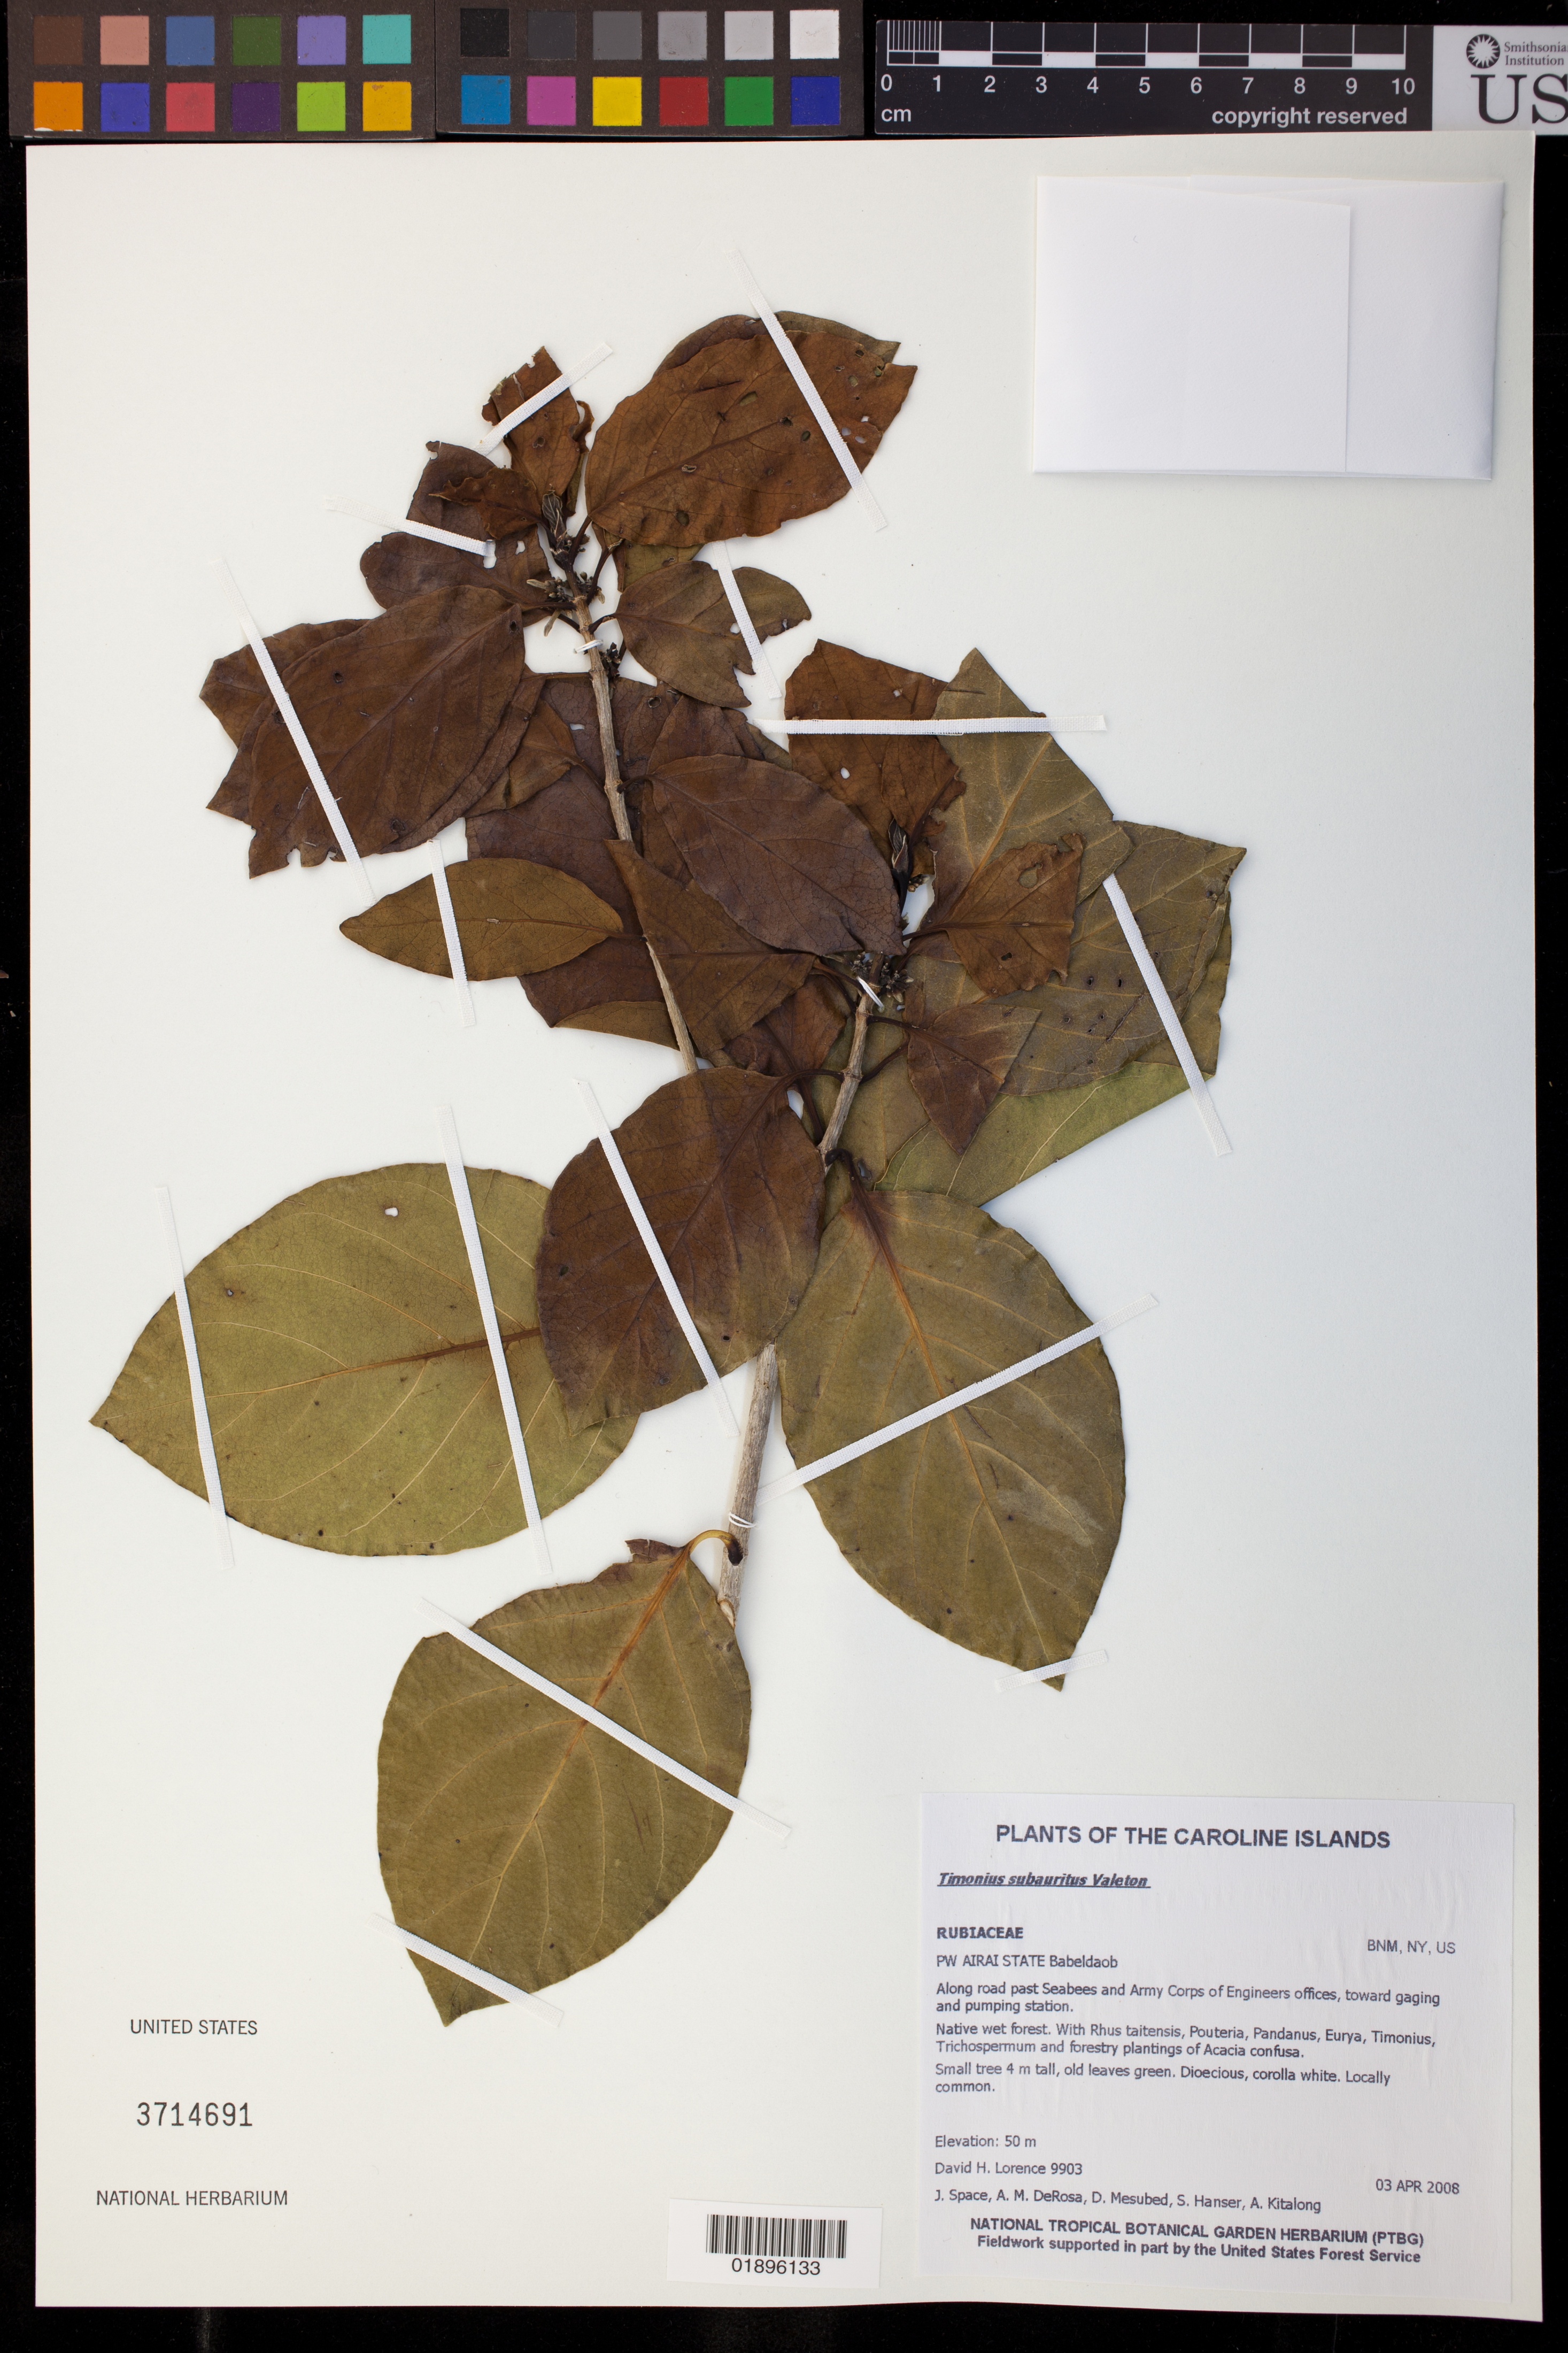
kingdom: Plantae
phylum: Tracheophyta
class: Magnoliopsida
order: Gentianales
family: Rubiaceae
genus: Timonius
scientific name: Timonius subauritus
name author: Valeton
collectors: D. Lorence, J. Space, A. DeRosa, D. Mesubed, S. Hanser & A. Kitalong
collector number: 9903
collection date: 2008-04-03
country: Palau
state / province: Airai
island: Babeldaob [Babelthuap]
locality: Along road past Seabees and Army Corps of Engineers offices, toward gaging and pumping station.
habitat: Native wet forest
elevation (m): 50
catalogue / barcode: US 3714691